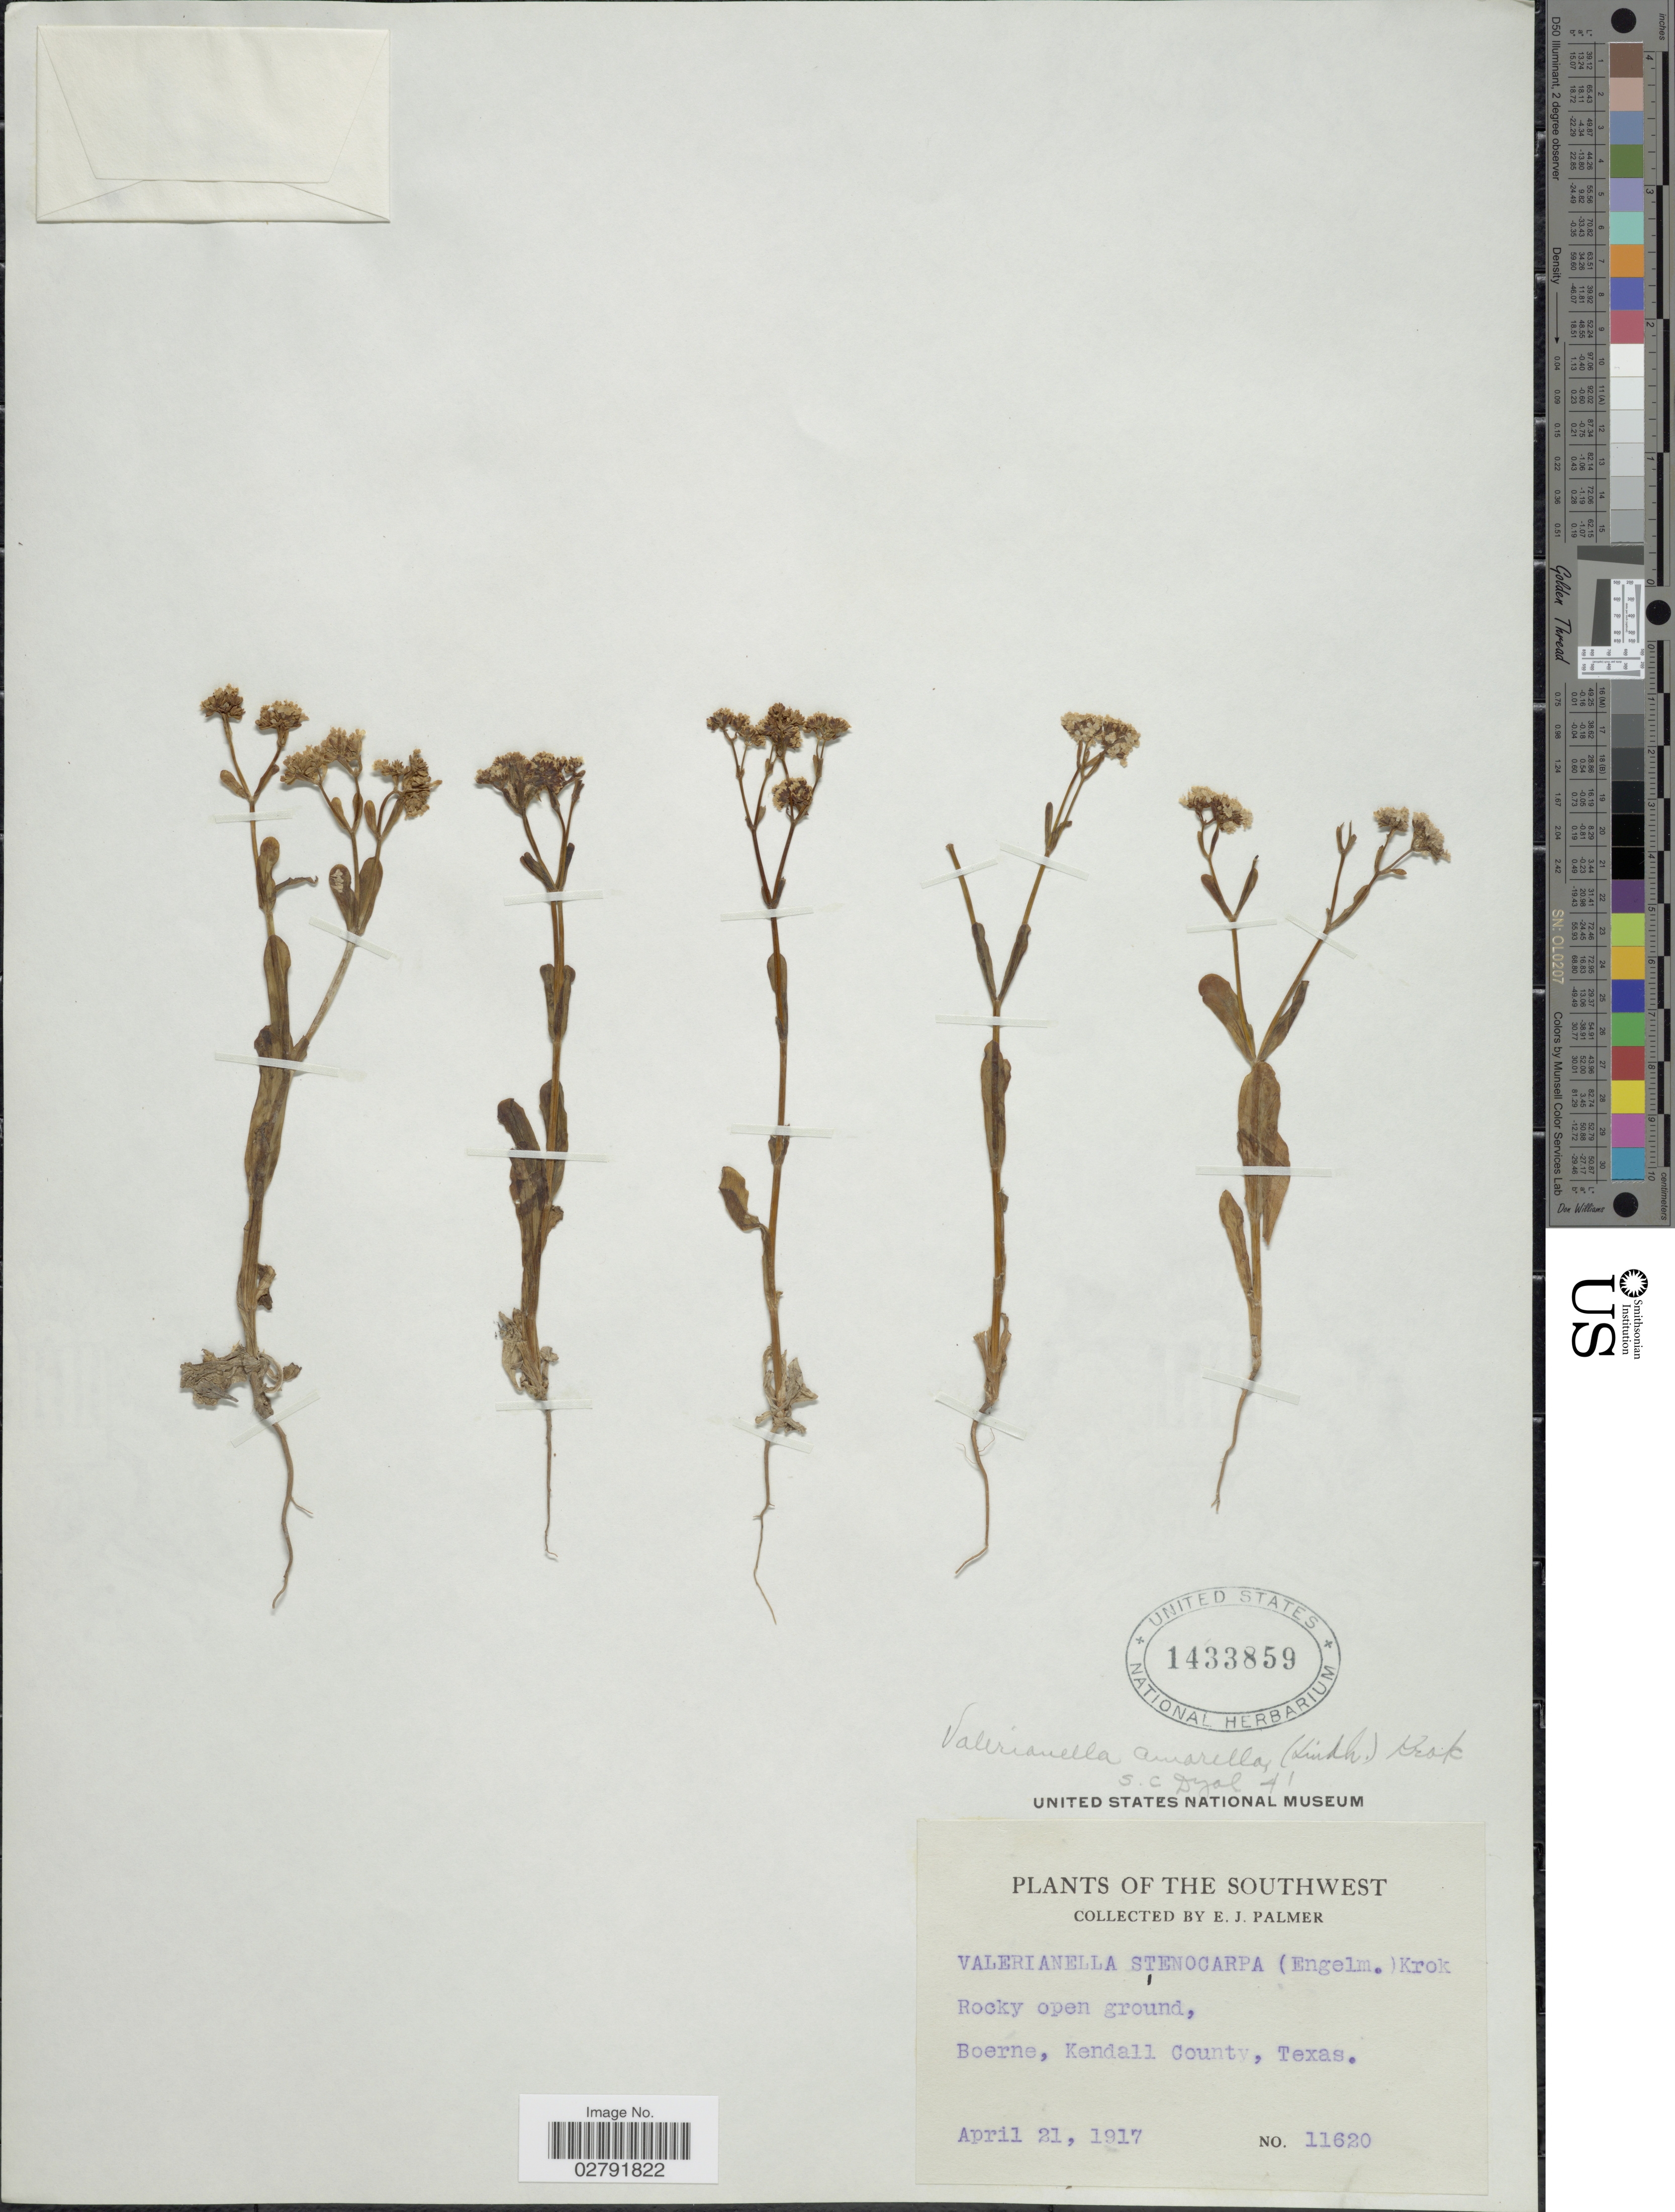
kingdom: Plantae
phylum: Tracheophyta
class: Magnoliopsida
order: Dipsacales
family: Caprifoliaceae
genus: Valerianella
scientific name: Valerianella amarella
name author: (Lindl. ex Engelm.) Krok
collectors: E. J. Palmer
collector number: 11620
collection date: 1917-04-21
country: United States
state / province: Texas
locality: Southwest. Boerne, Kendall County.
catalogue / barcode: US 1433859